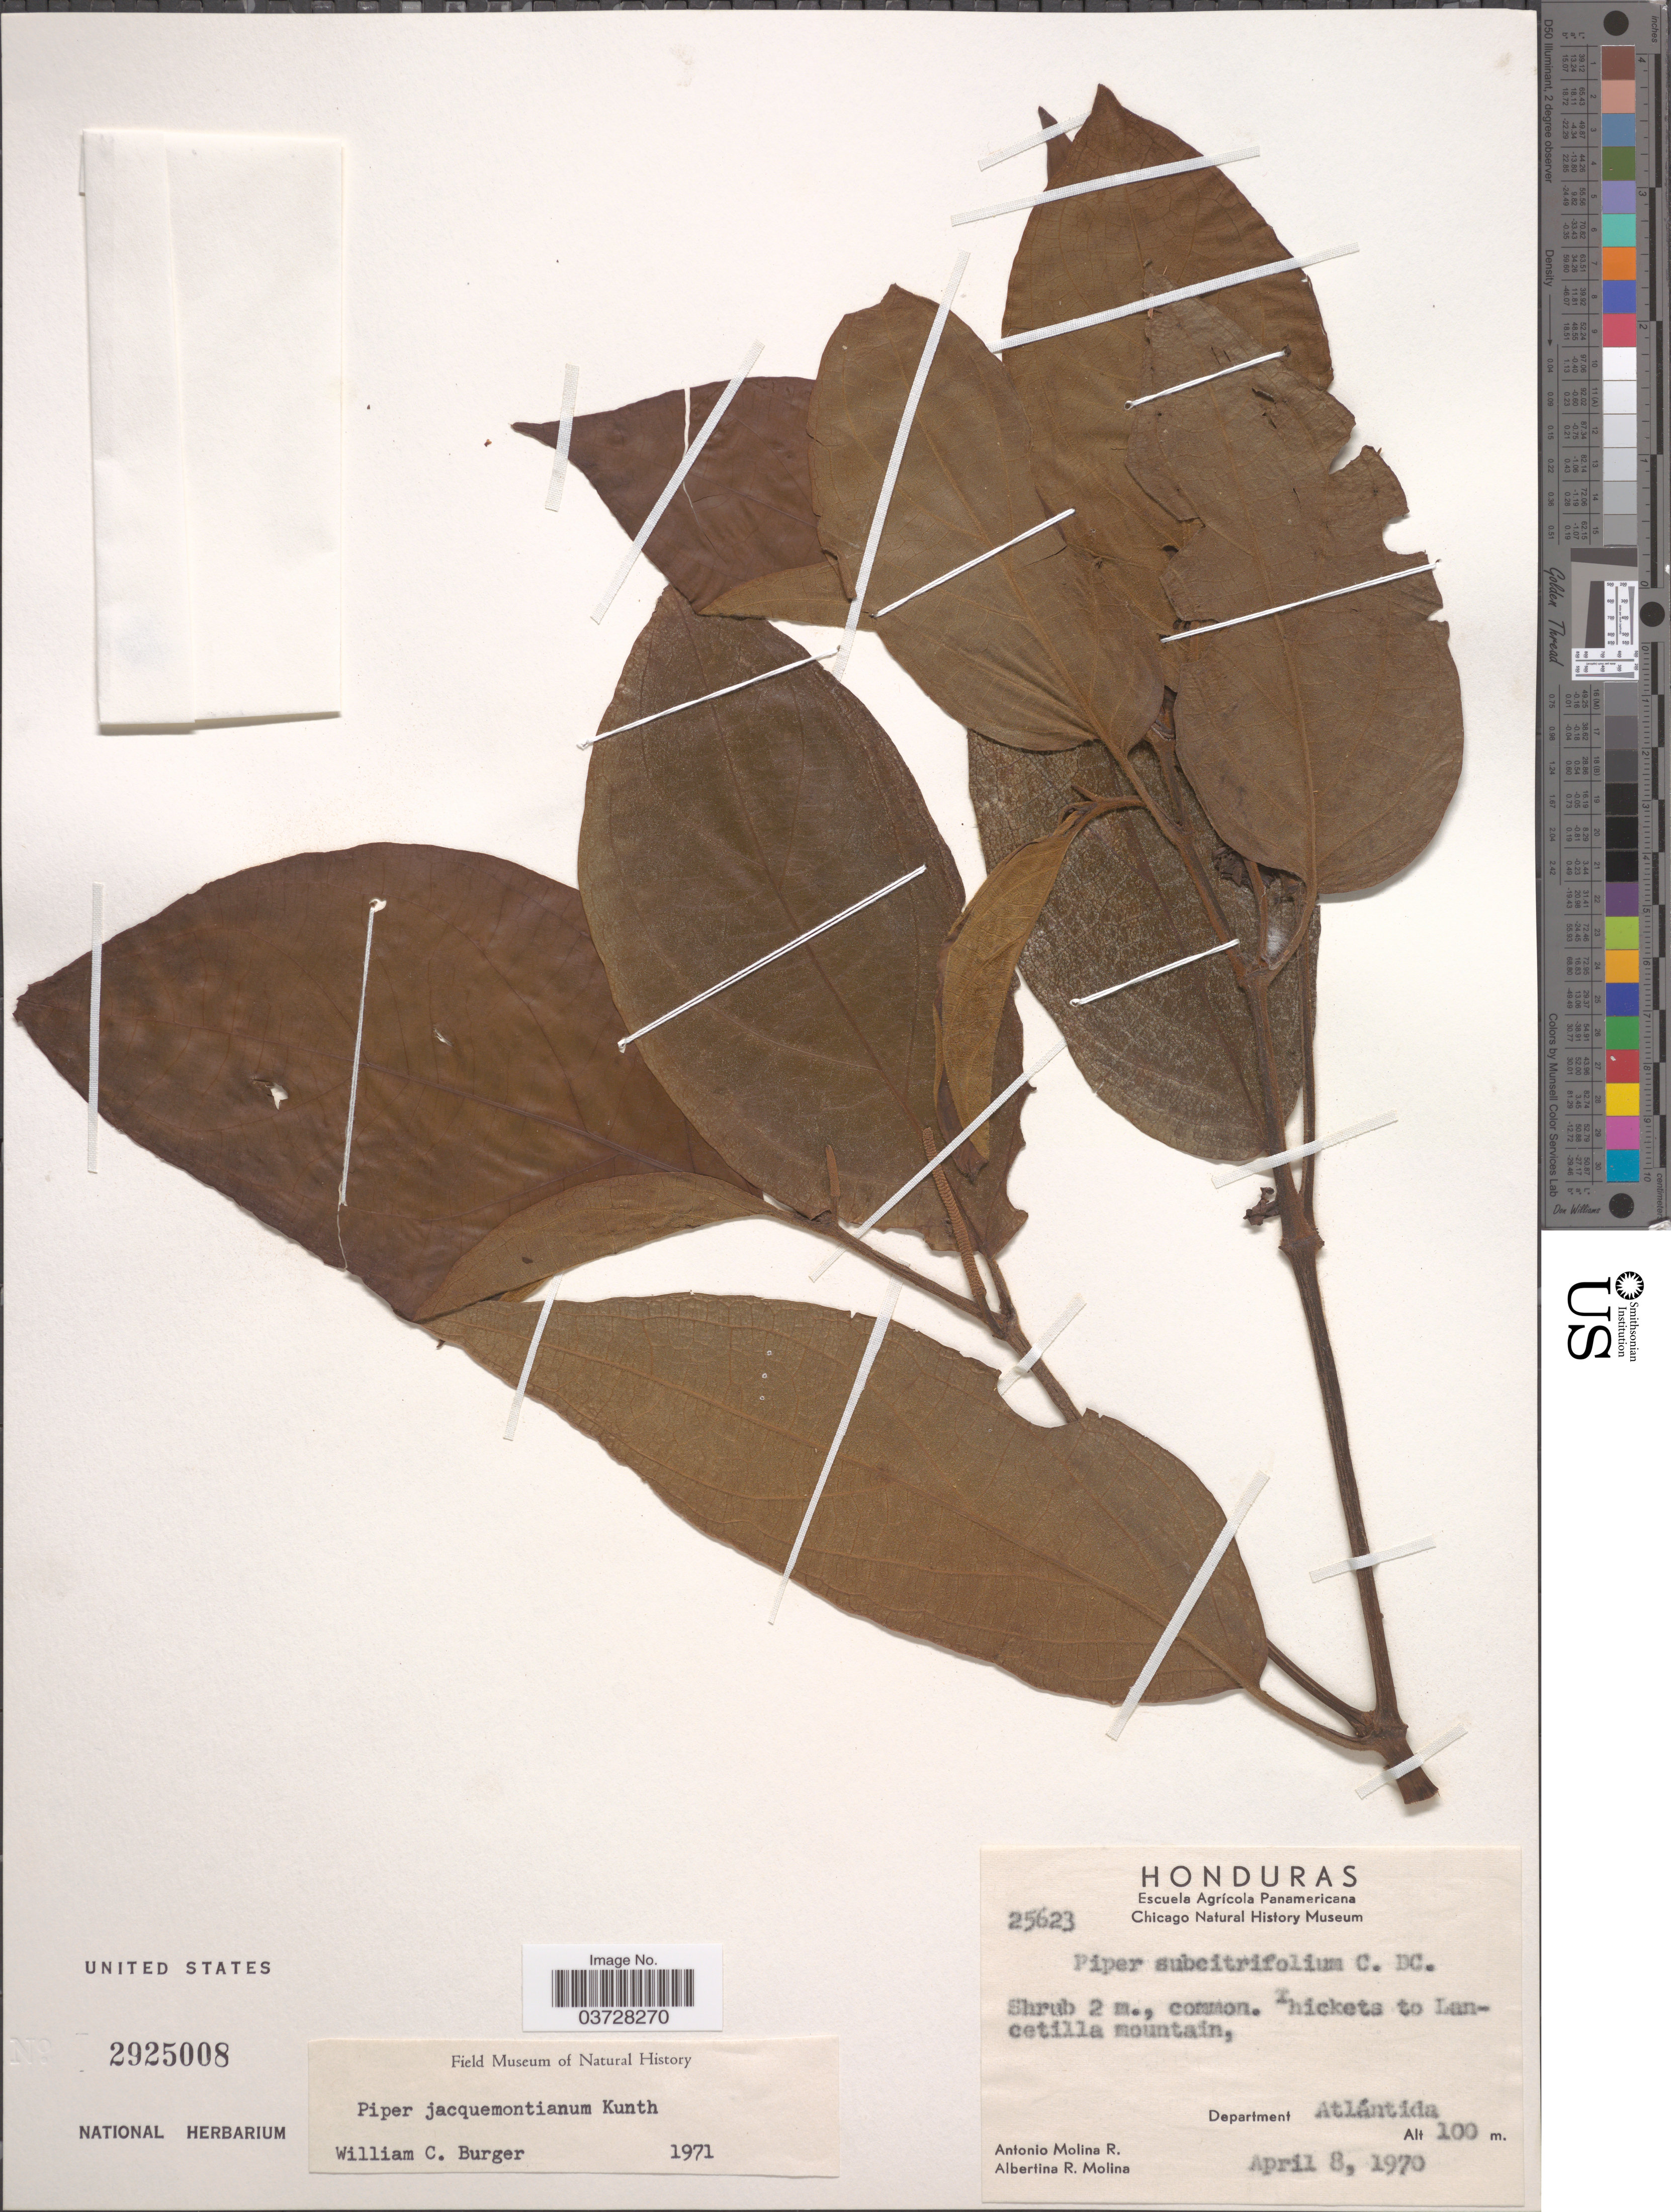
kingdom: Plantae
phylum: Tracheophyta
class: Magnoliopsida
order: Piperales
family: Piperaceae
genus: Piper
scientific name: Piper jacquemontianum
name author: Kunth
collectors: A. Molina R. & A. R. Molina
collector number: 25623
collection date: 1970-04-08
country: Honduras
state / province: Atlantida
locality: Thickets to Lancetilla mountain, Department Atlántida.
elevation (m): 100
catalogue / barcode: US 2925008